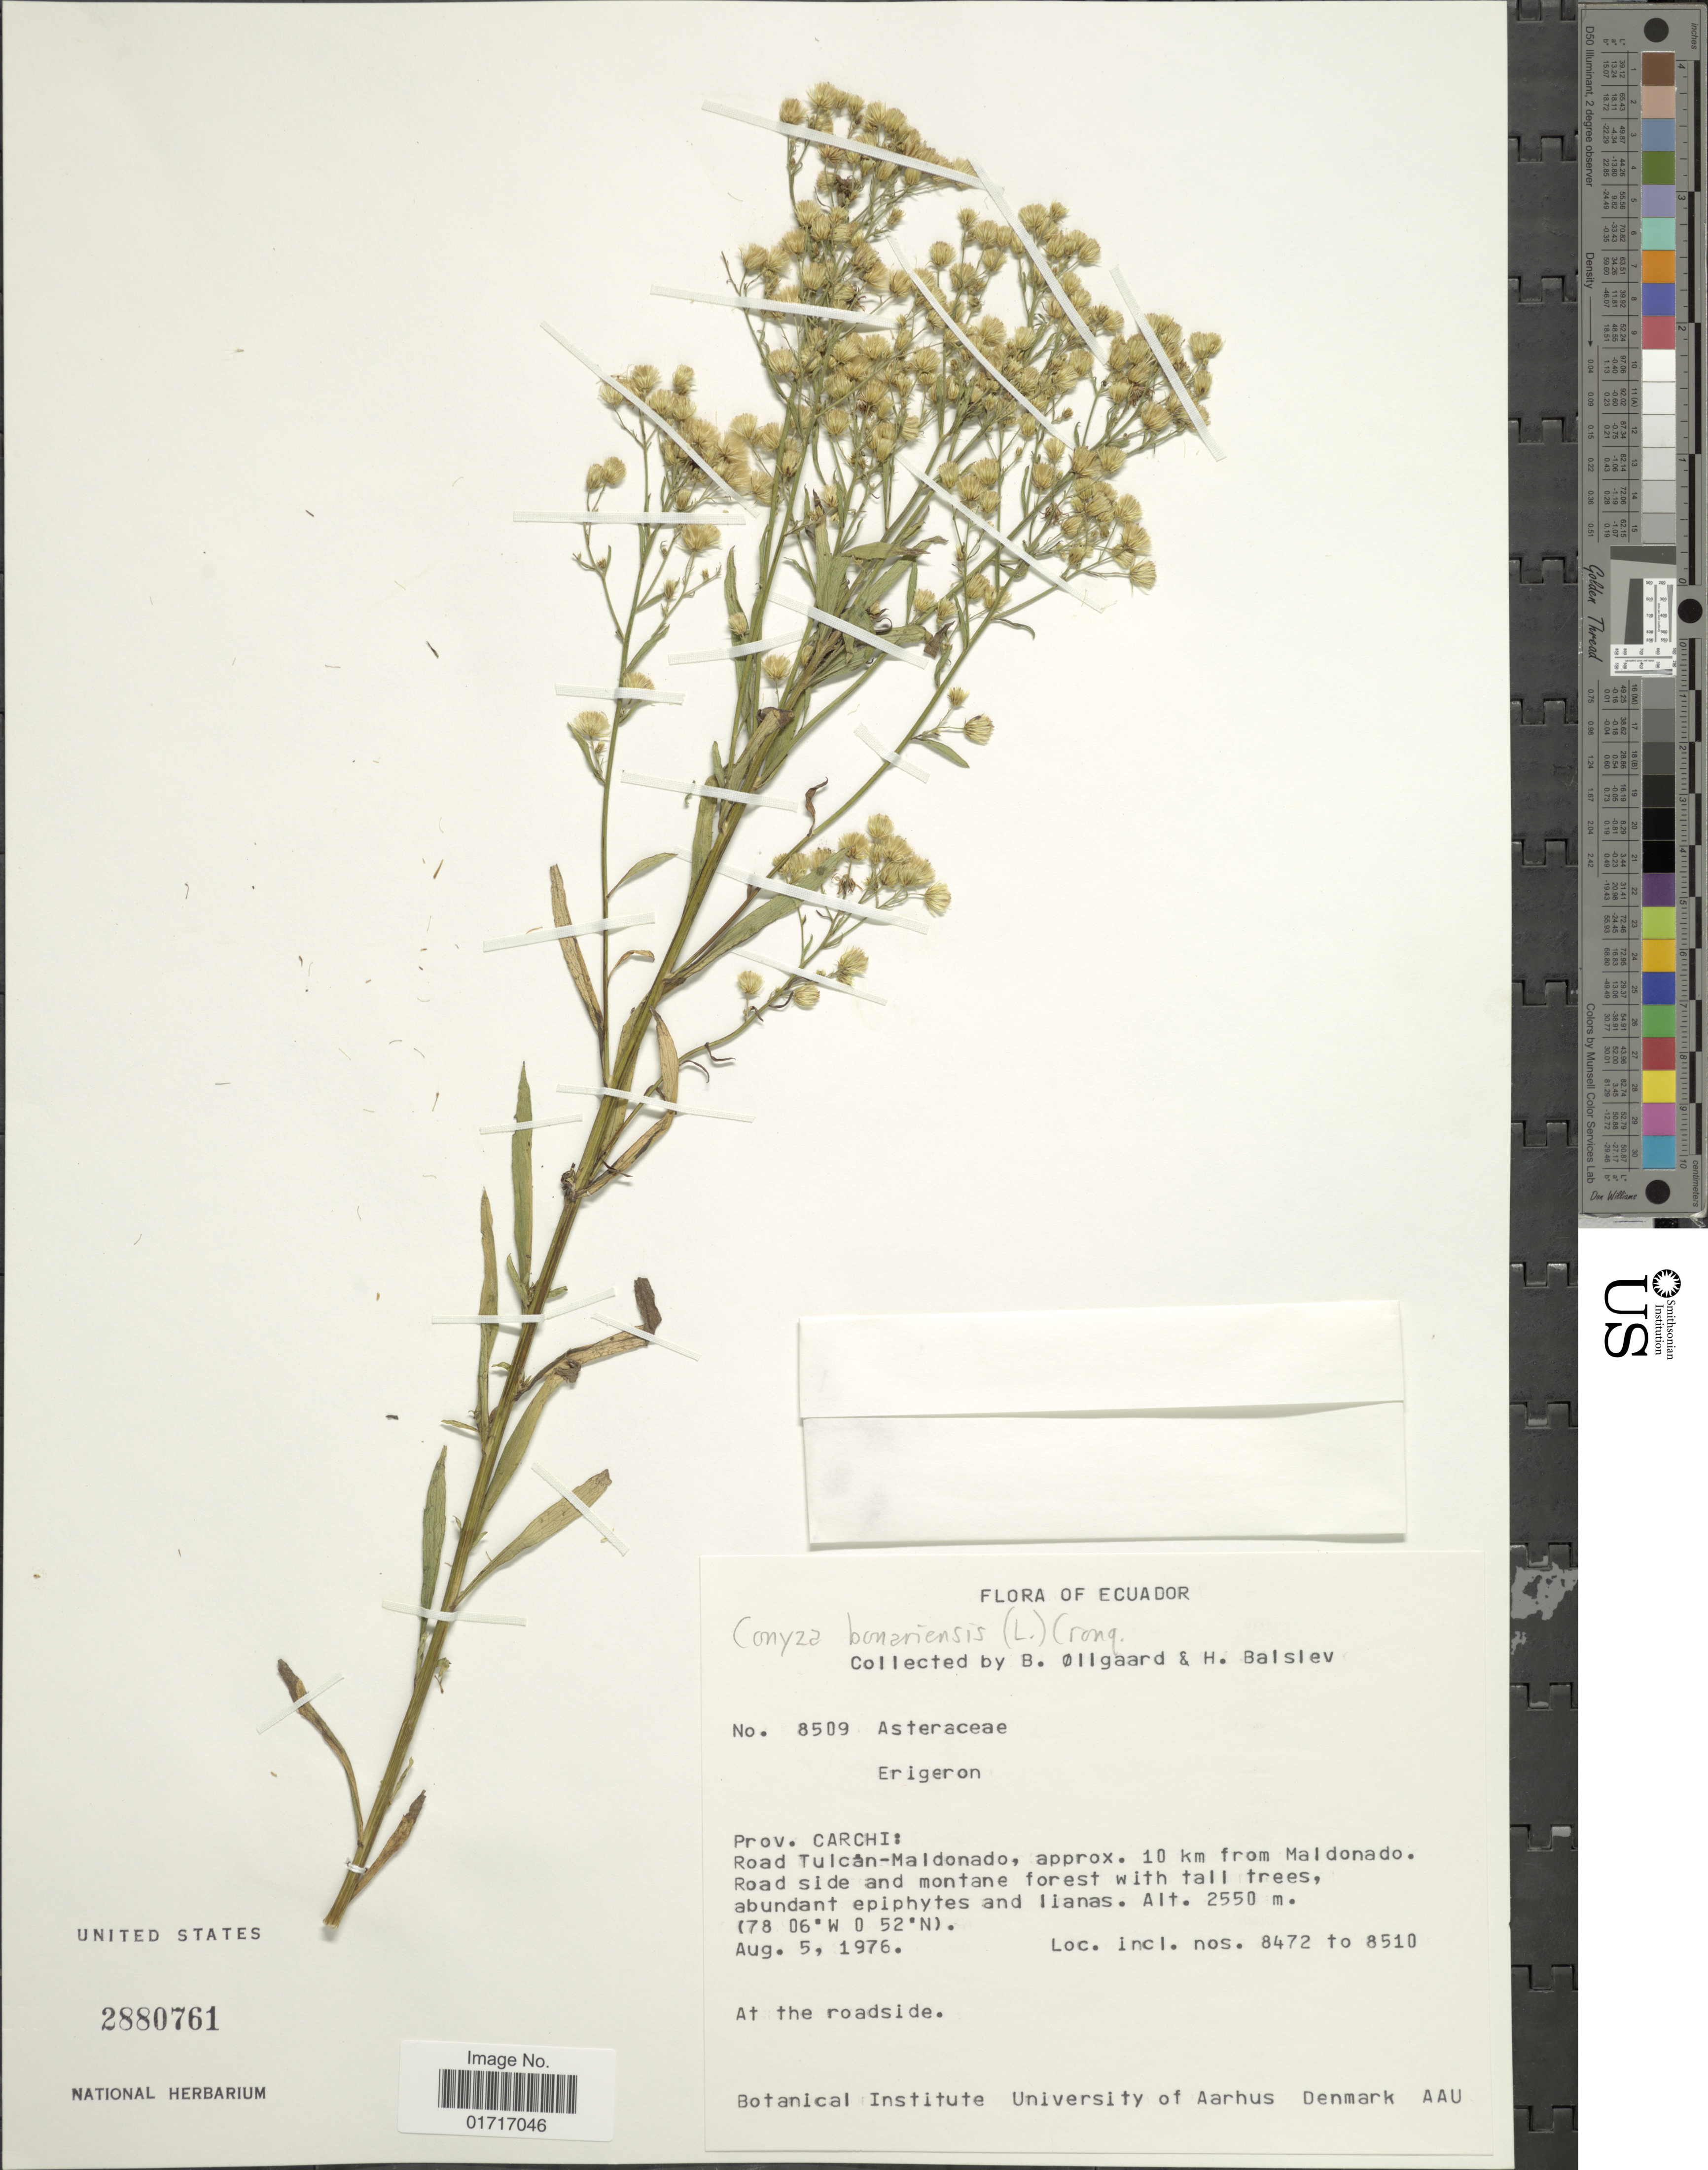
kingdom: Plantae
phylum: Tracheophyta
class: Magnoliopsida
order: Asterales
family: Asteraceae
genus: Conyza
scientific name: Conyza bonariensis var. leiotheca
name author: (S.F. Blake) Cuatrec.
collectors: B. Øllgaard & H. Balslev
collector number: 8509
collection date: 1976-08-05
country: Ecuador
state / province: Carchi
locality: Prov. Carchi, Road Tulcan-Maldonado, approx. 10 km from Maldonado. Road side and montane forest.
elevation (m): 2550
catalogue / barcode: US 2880761